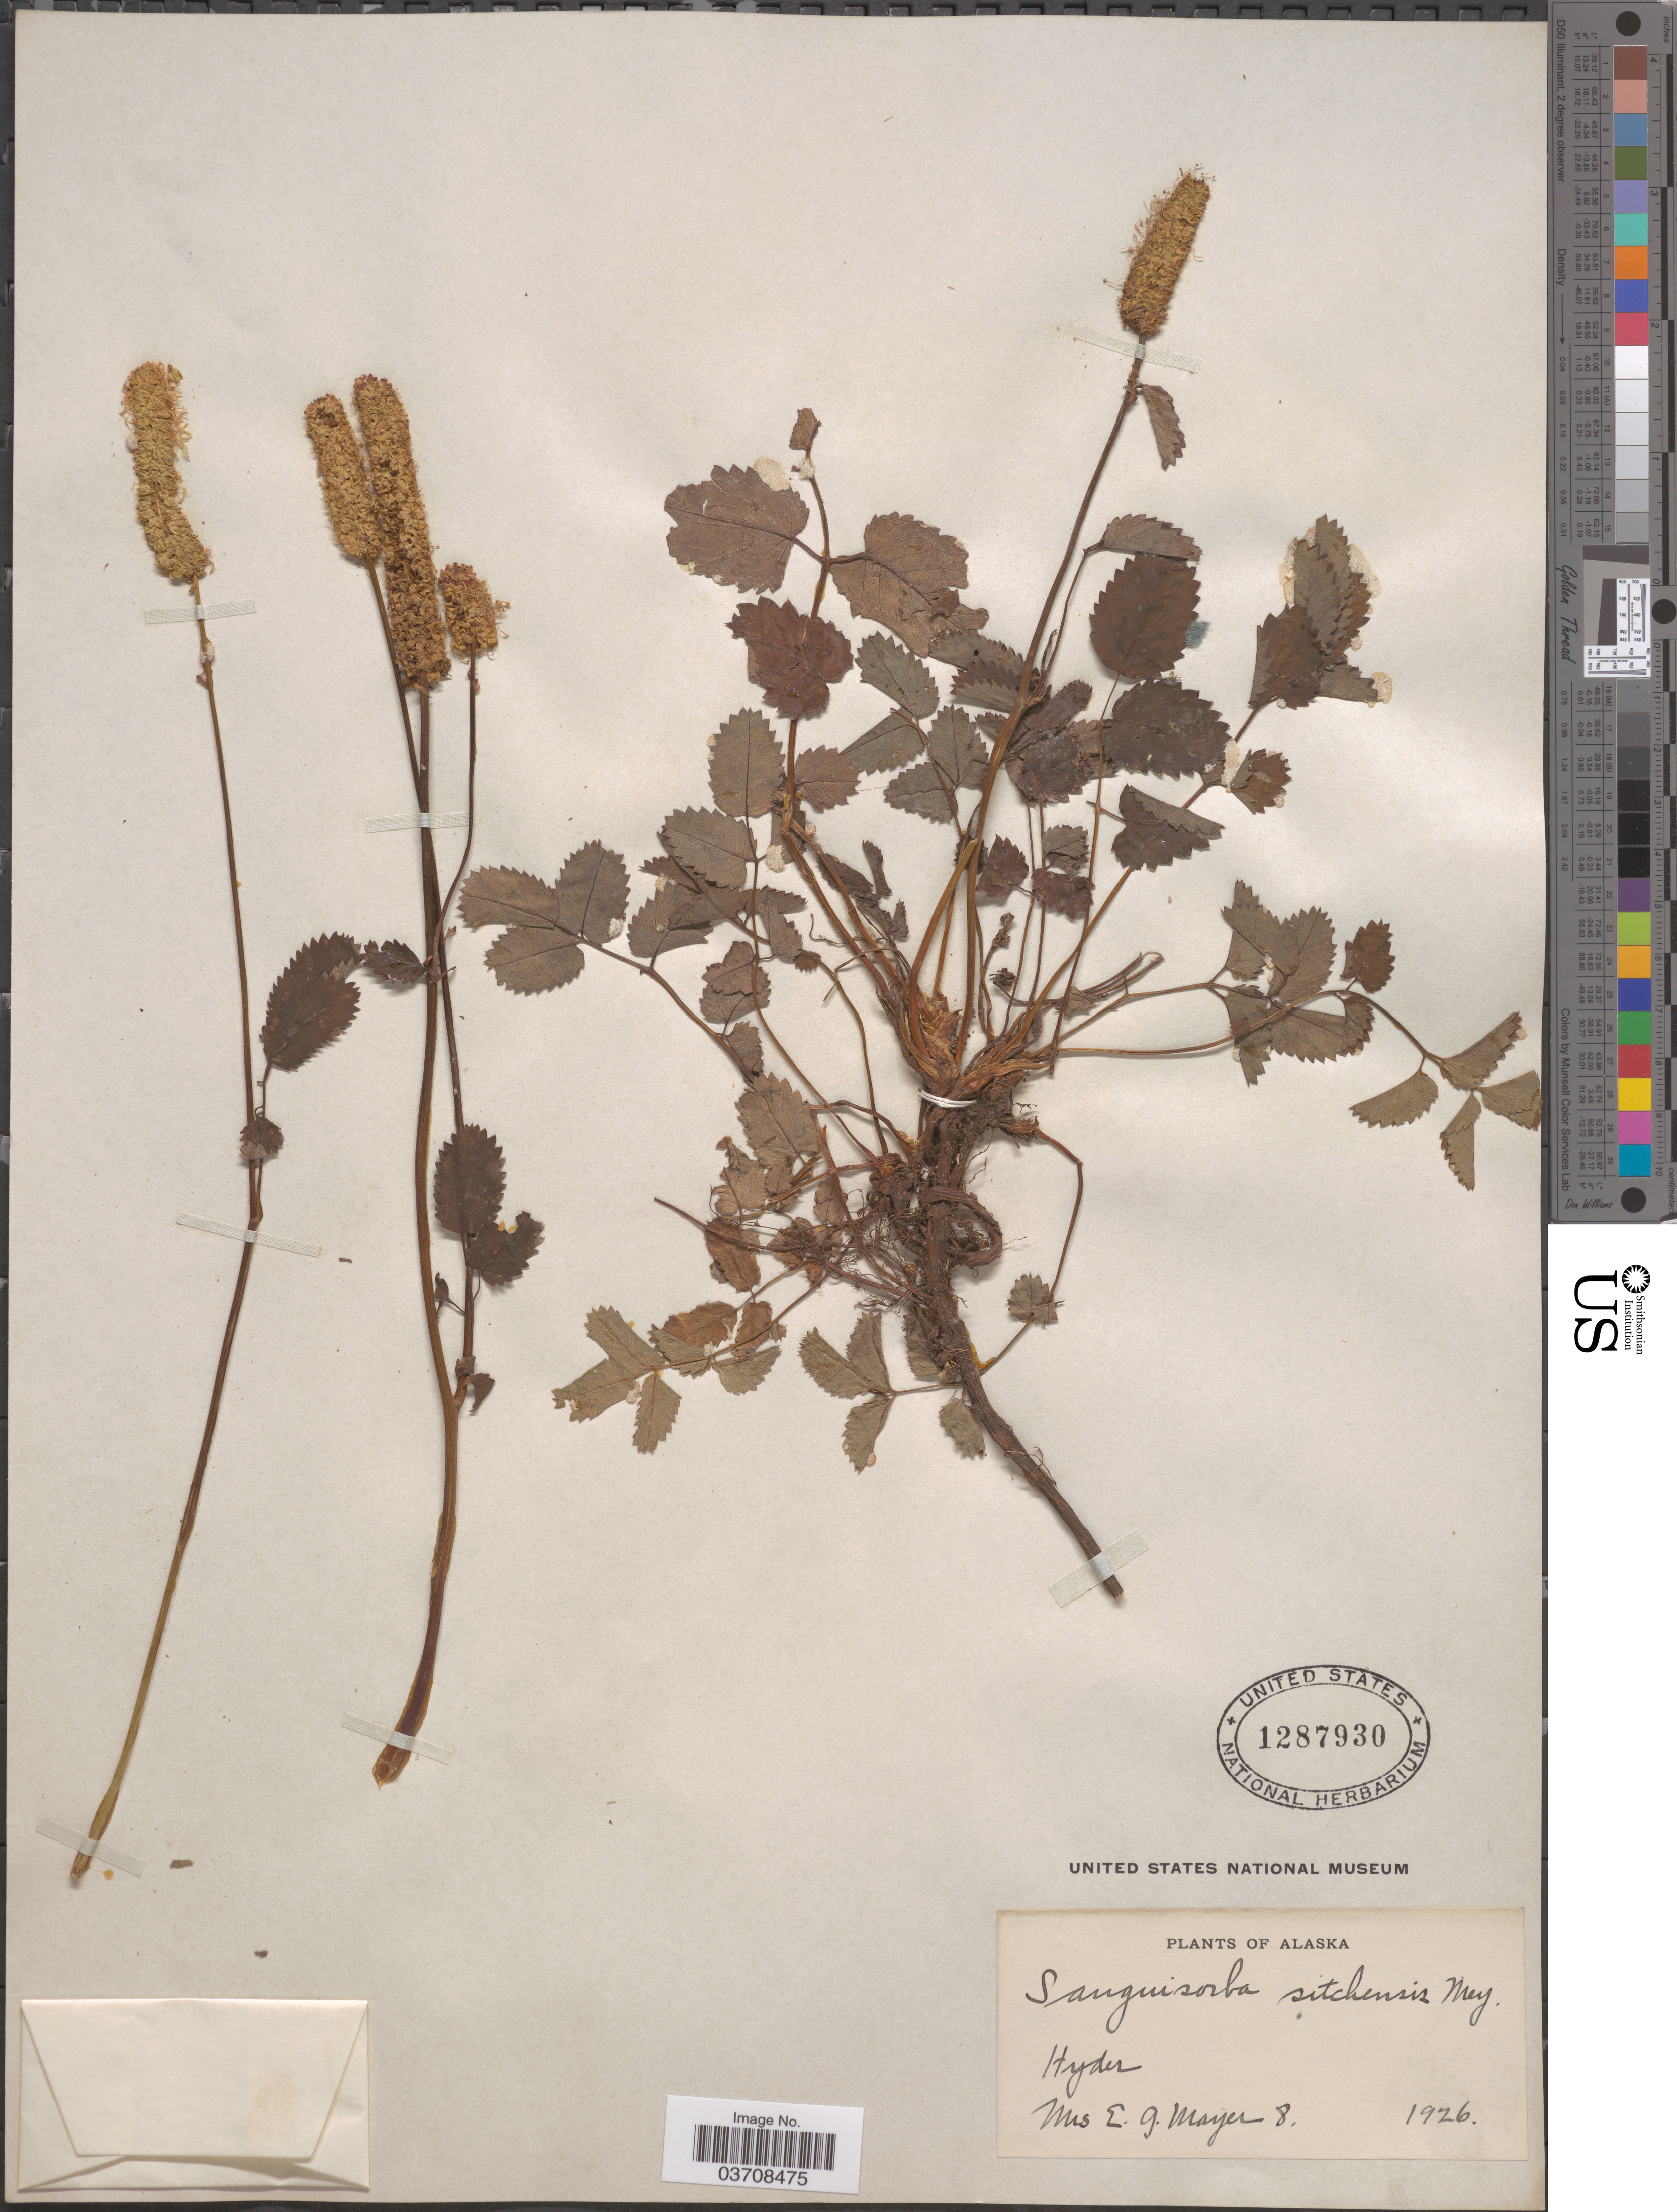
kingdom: Plantae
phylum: Tracheophyta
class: Magnoliopsida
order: Rosales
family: Rosaceae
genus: Sanguisorba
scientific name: Sanguisorba stipulata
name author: Raf.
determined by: Strong, Mark T., (BOT), Smithsonian Institution - National Museum of Natural History (UNITED STATES)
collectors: E. Mayer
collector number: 8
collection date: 1926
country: United States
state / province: Alaska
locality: Hyder.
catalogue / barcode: US 1287930